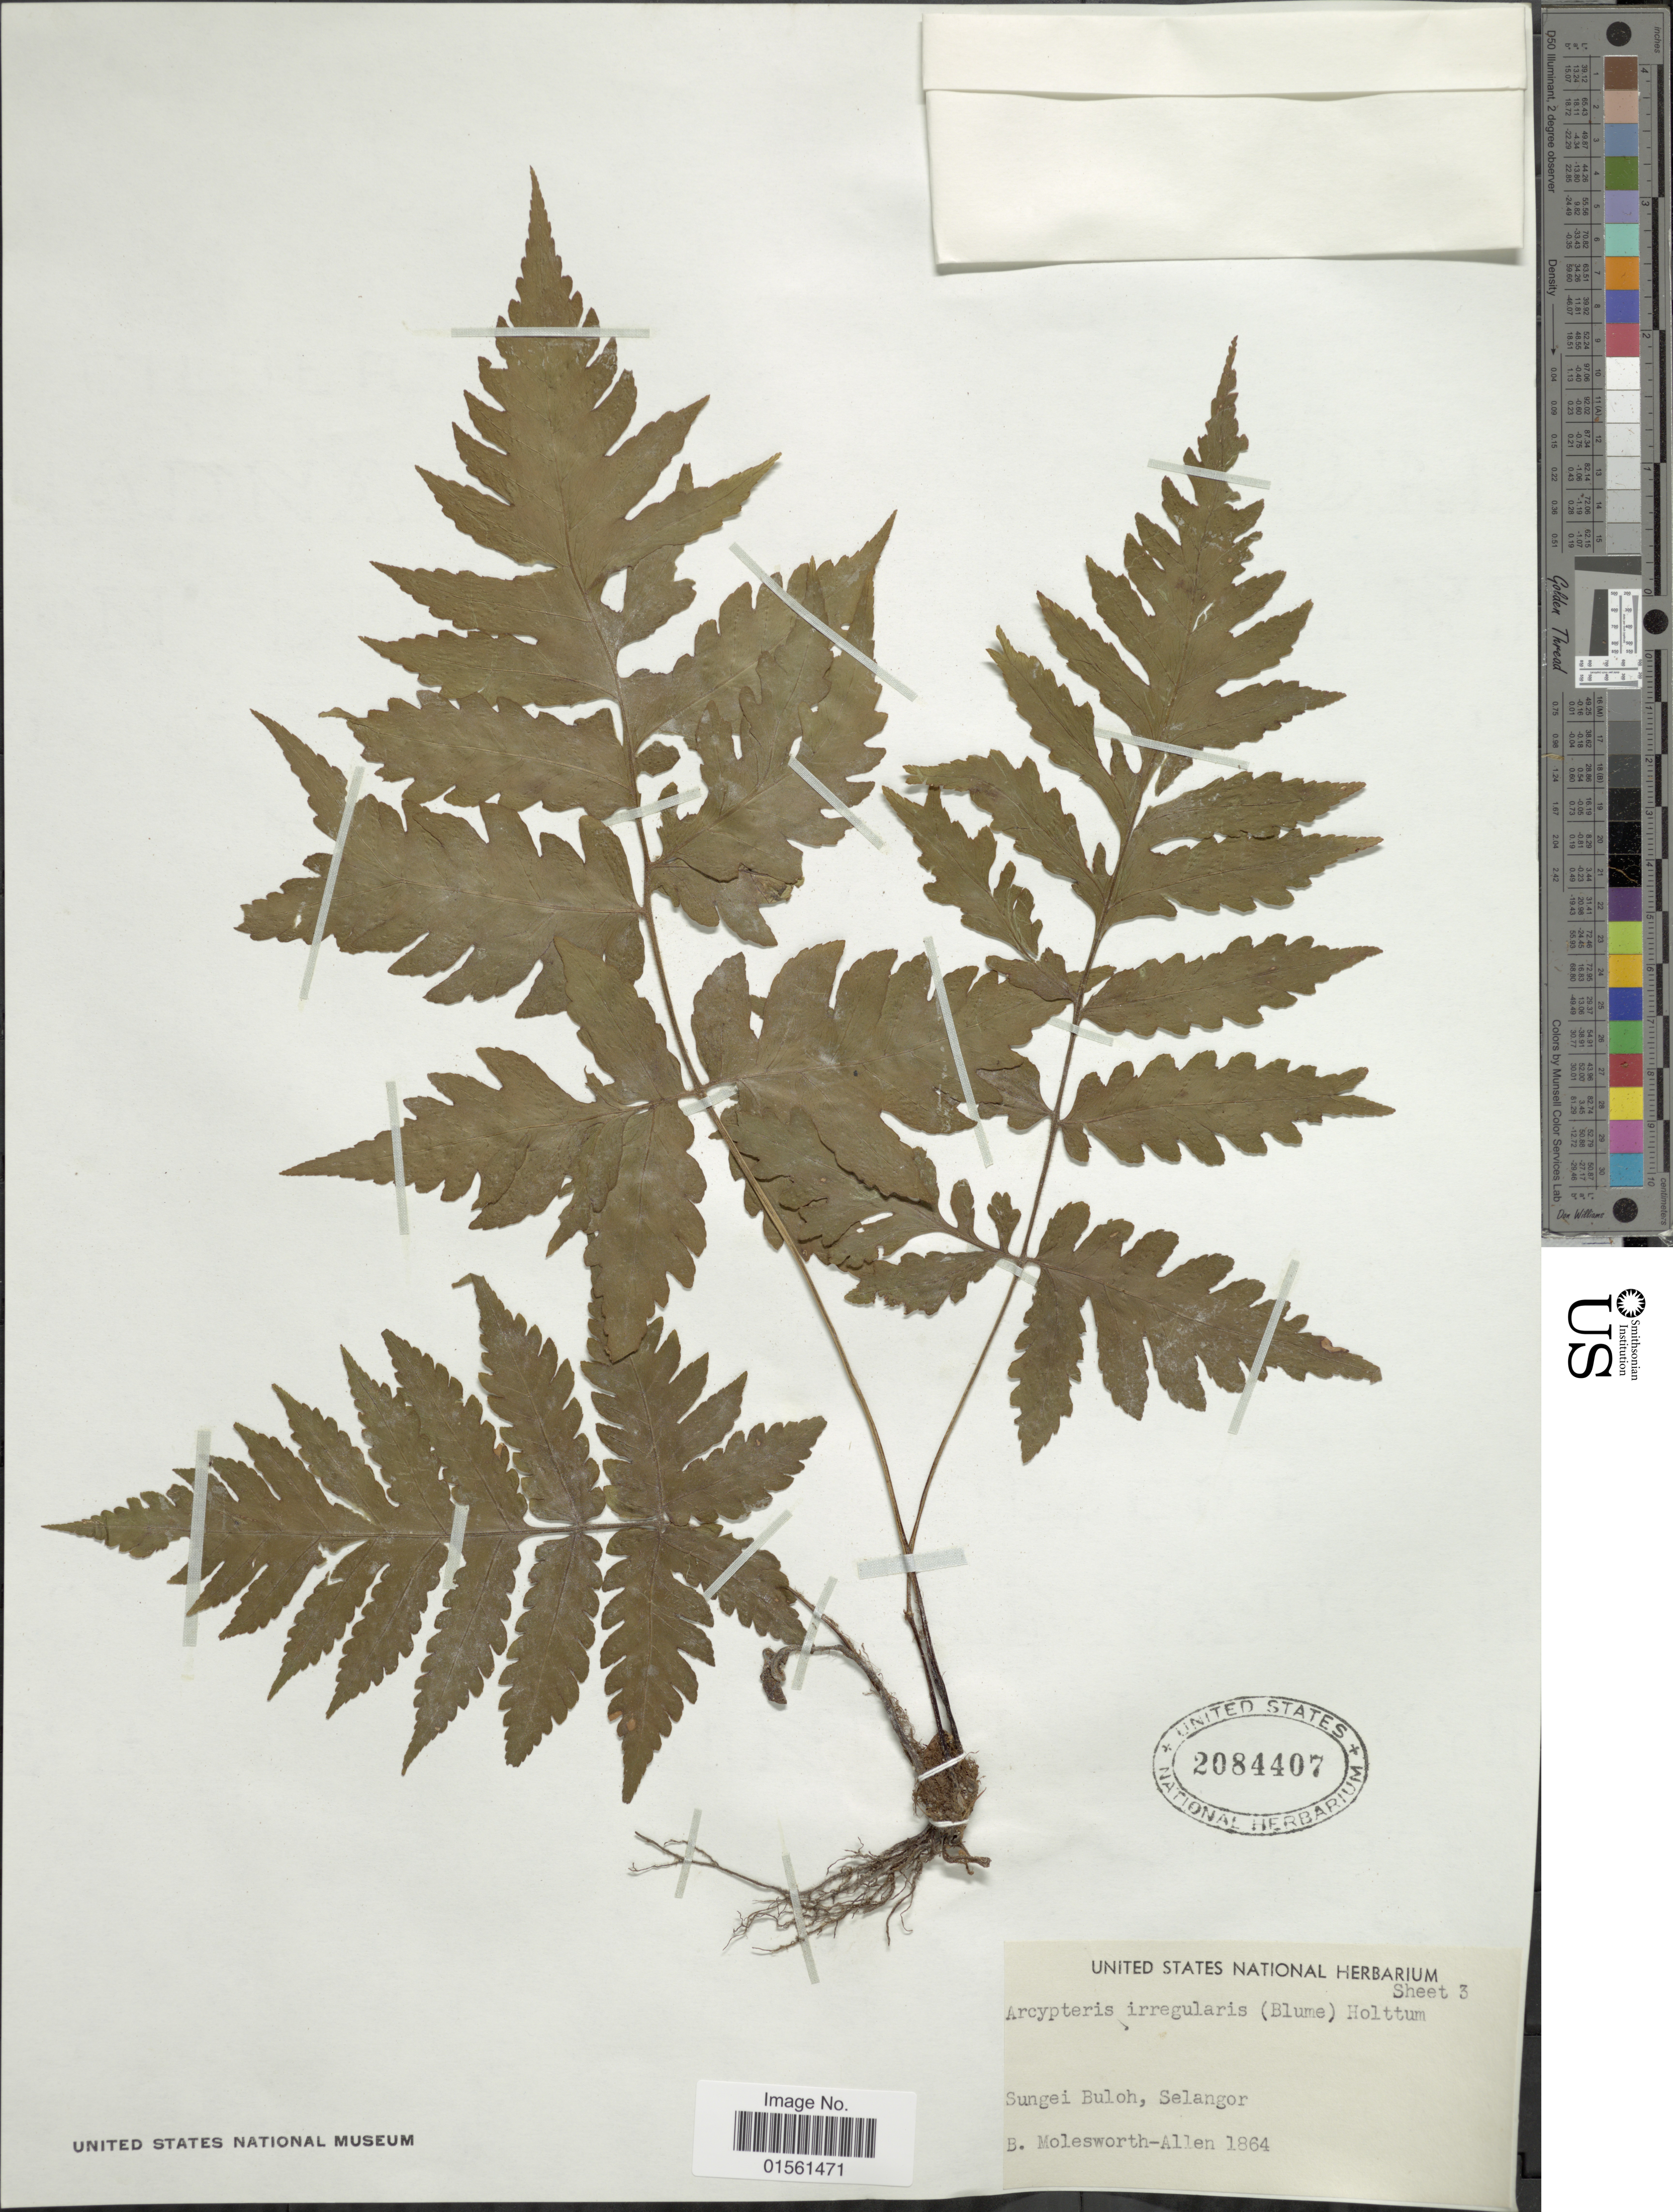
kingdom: Plantae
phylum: Tracheophyta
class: Polypodiopsida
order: Polypodiales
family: Dryopteridaceae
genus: Pleocnemia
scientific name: Pleocnemia irregularis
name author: (C. Presl) Holttum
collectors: B. E. G. Molesworth-Allen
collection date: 1864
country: Malaysia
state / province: Selangor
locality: Sungei Buloh, Selangor.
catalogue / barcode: US 2084407